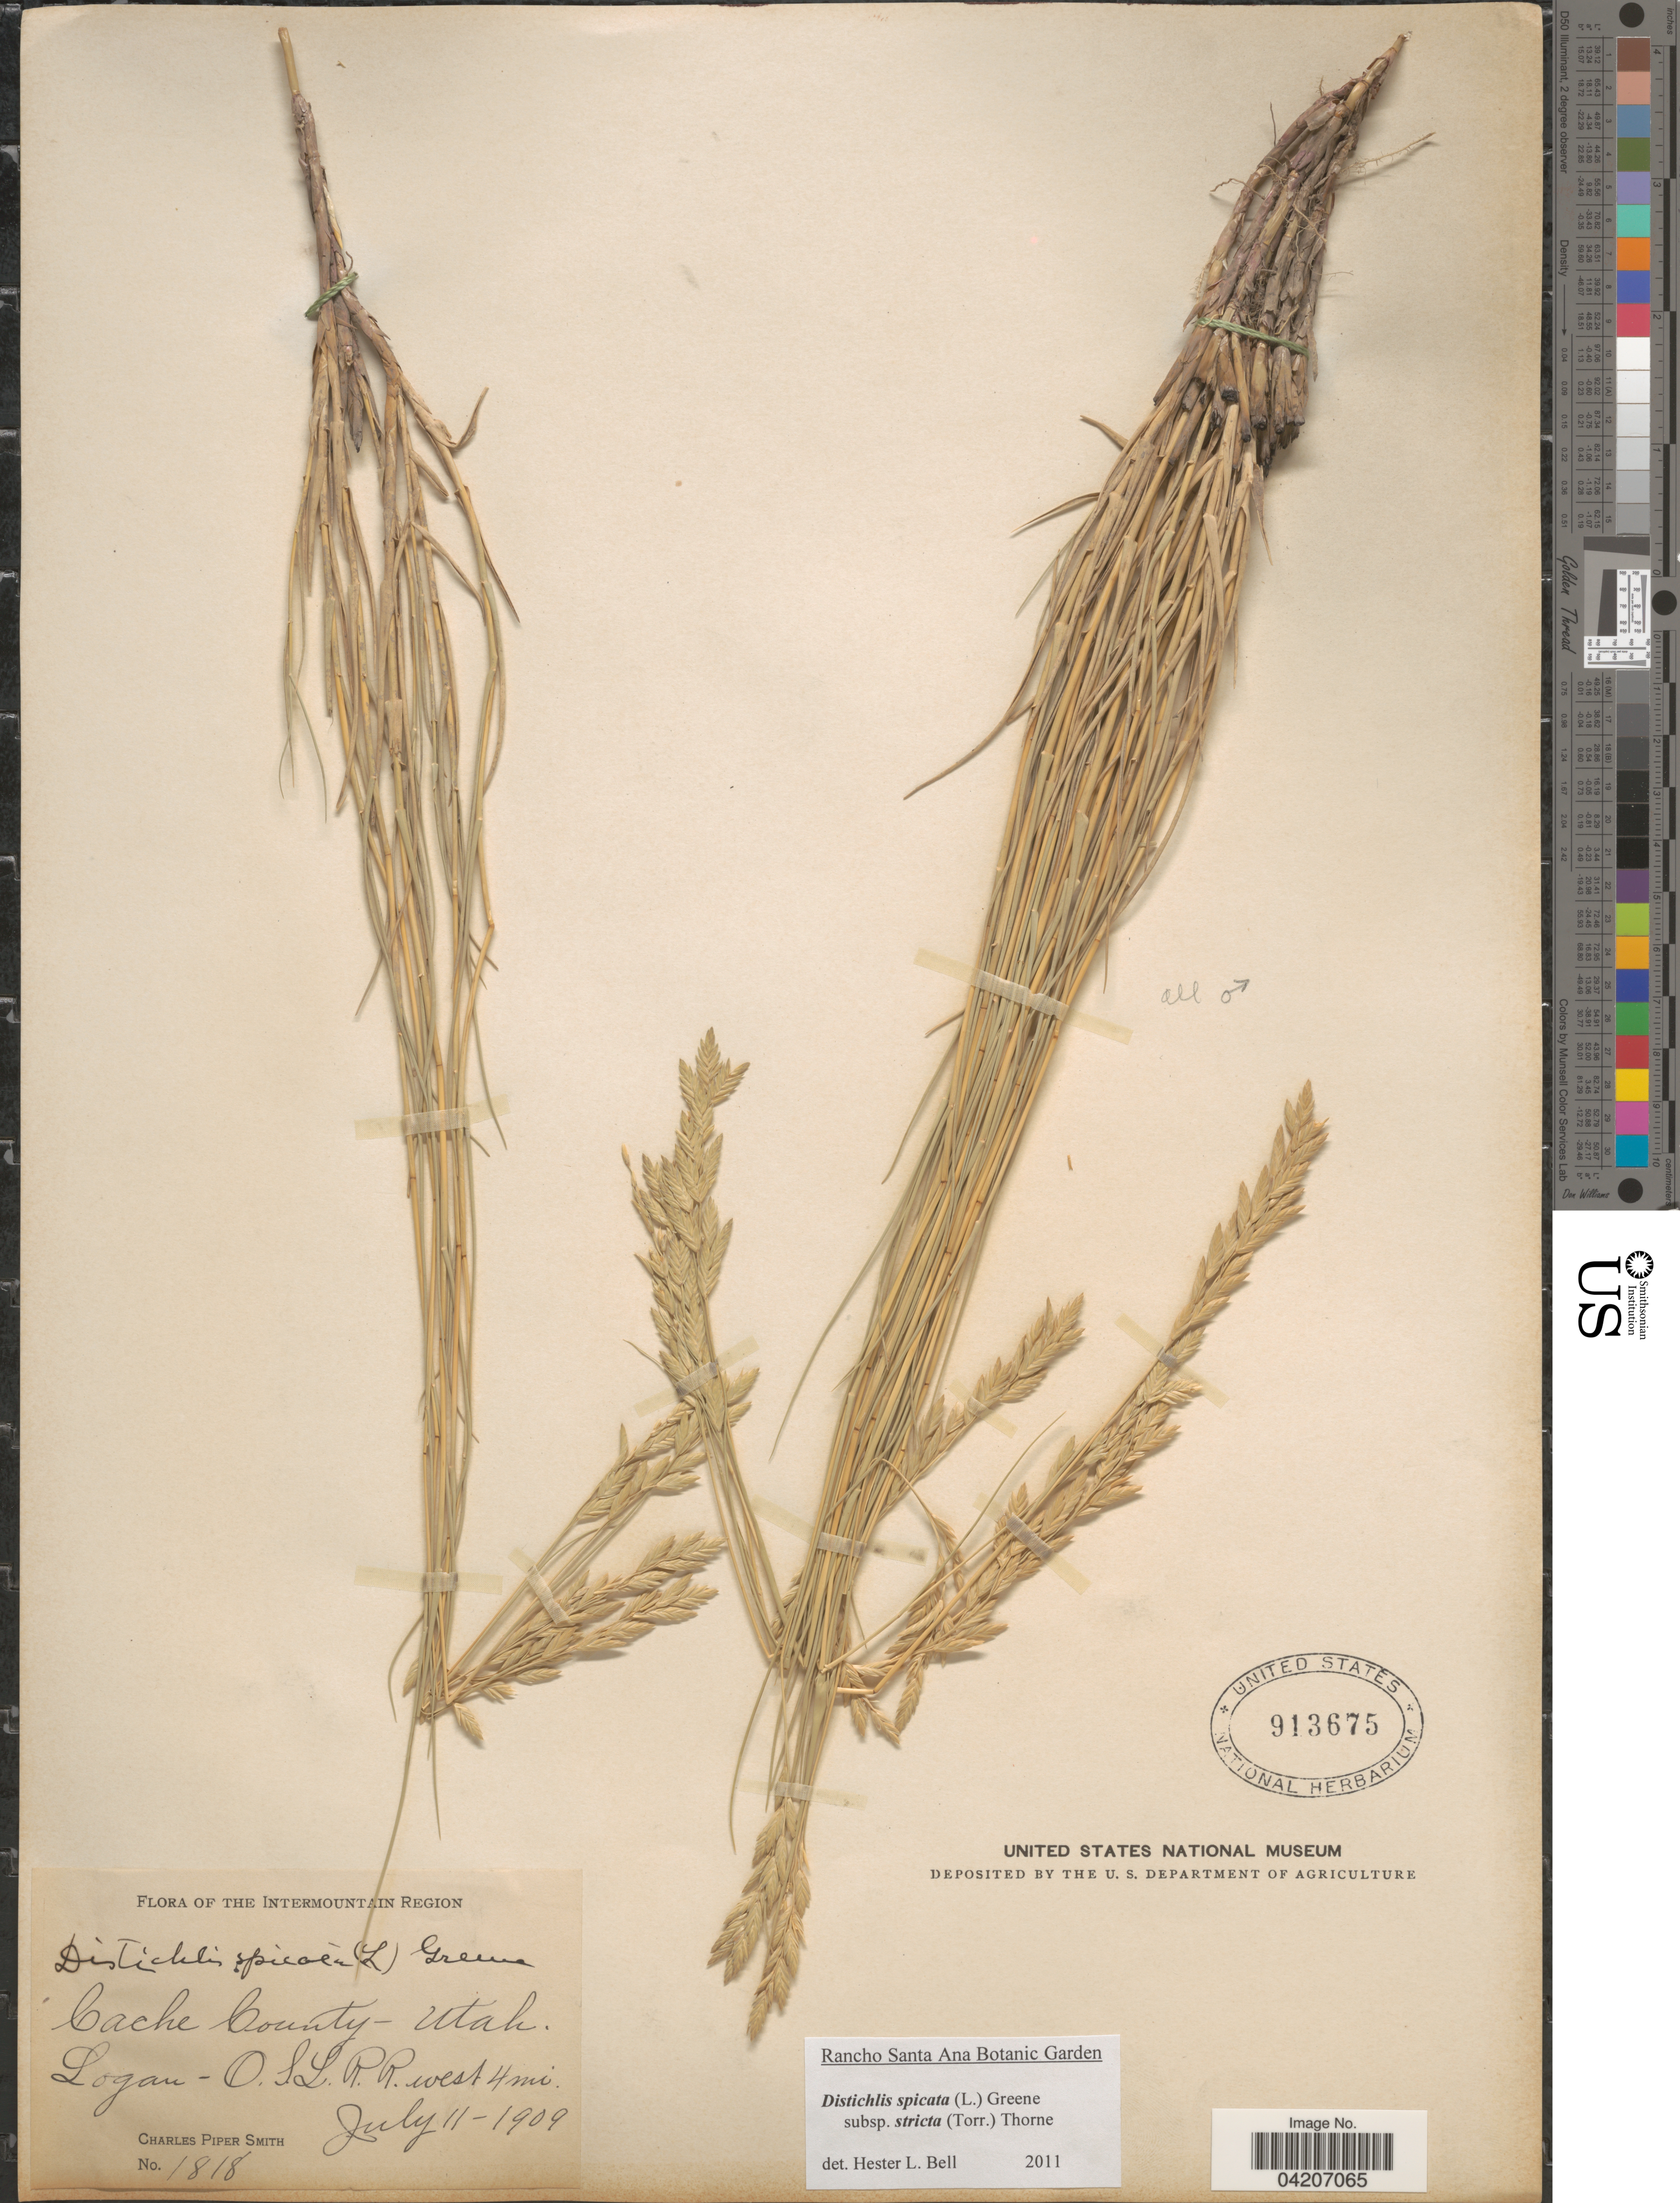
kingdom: Plantae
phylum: Tracheophyta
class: Liliopsida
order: Poales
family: Poaceae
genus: Distichlis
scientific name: Distichlis spicata subsp. stricta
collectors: C. P. Smith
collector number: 1818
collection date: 1909-07-11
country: United States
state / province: Utah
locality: The Intermountain Region. Cache County. Logan - O.S.L.R.R. west 4 mi.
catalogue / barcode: US 913675